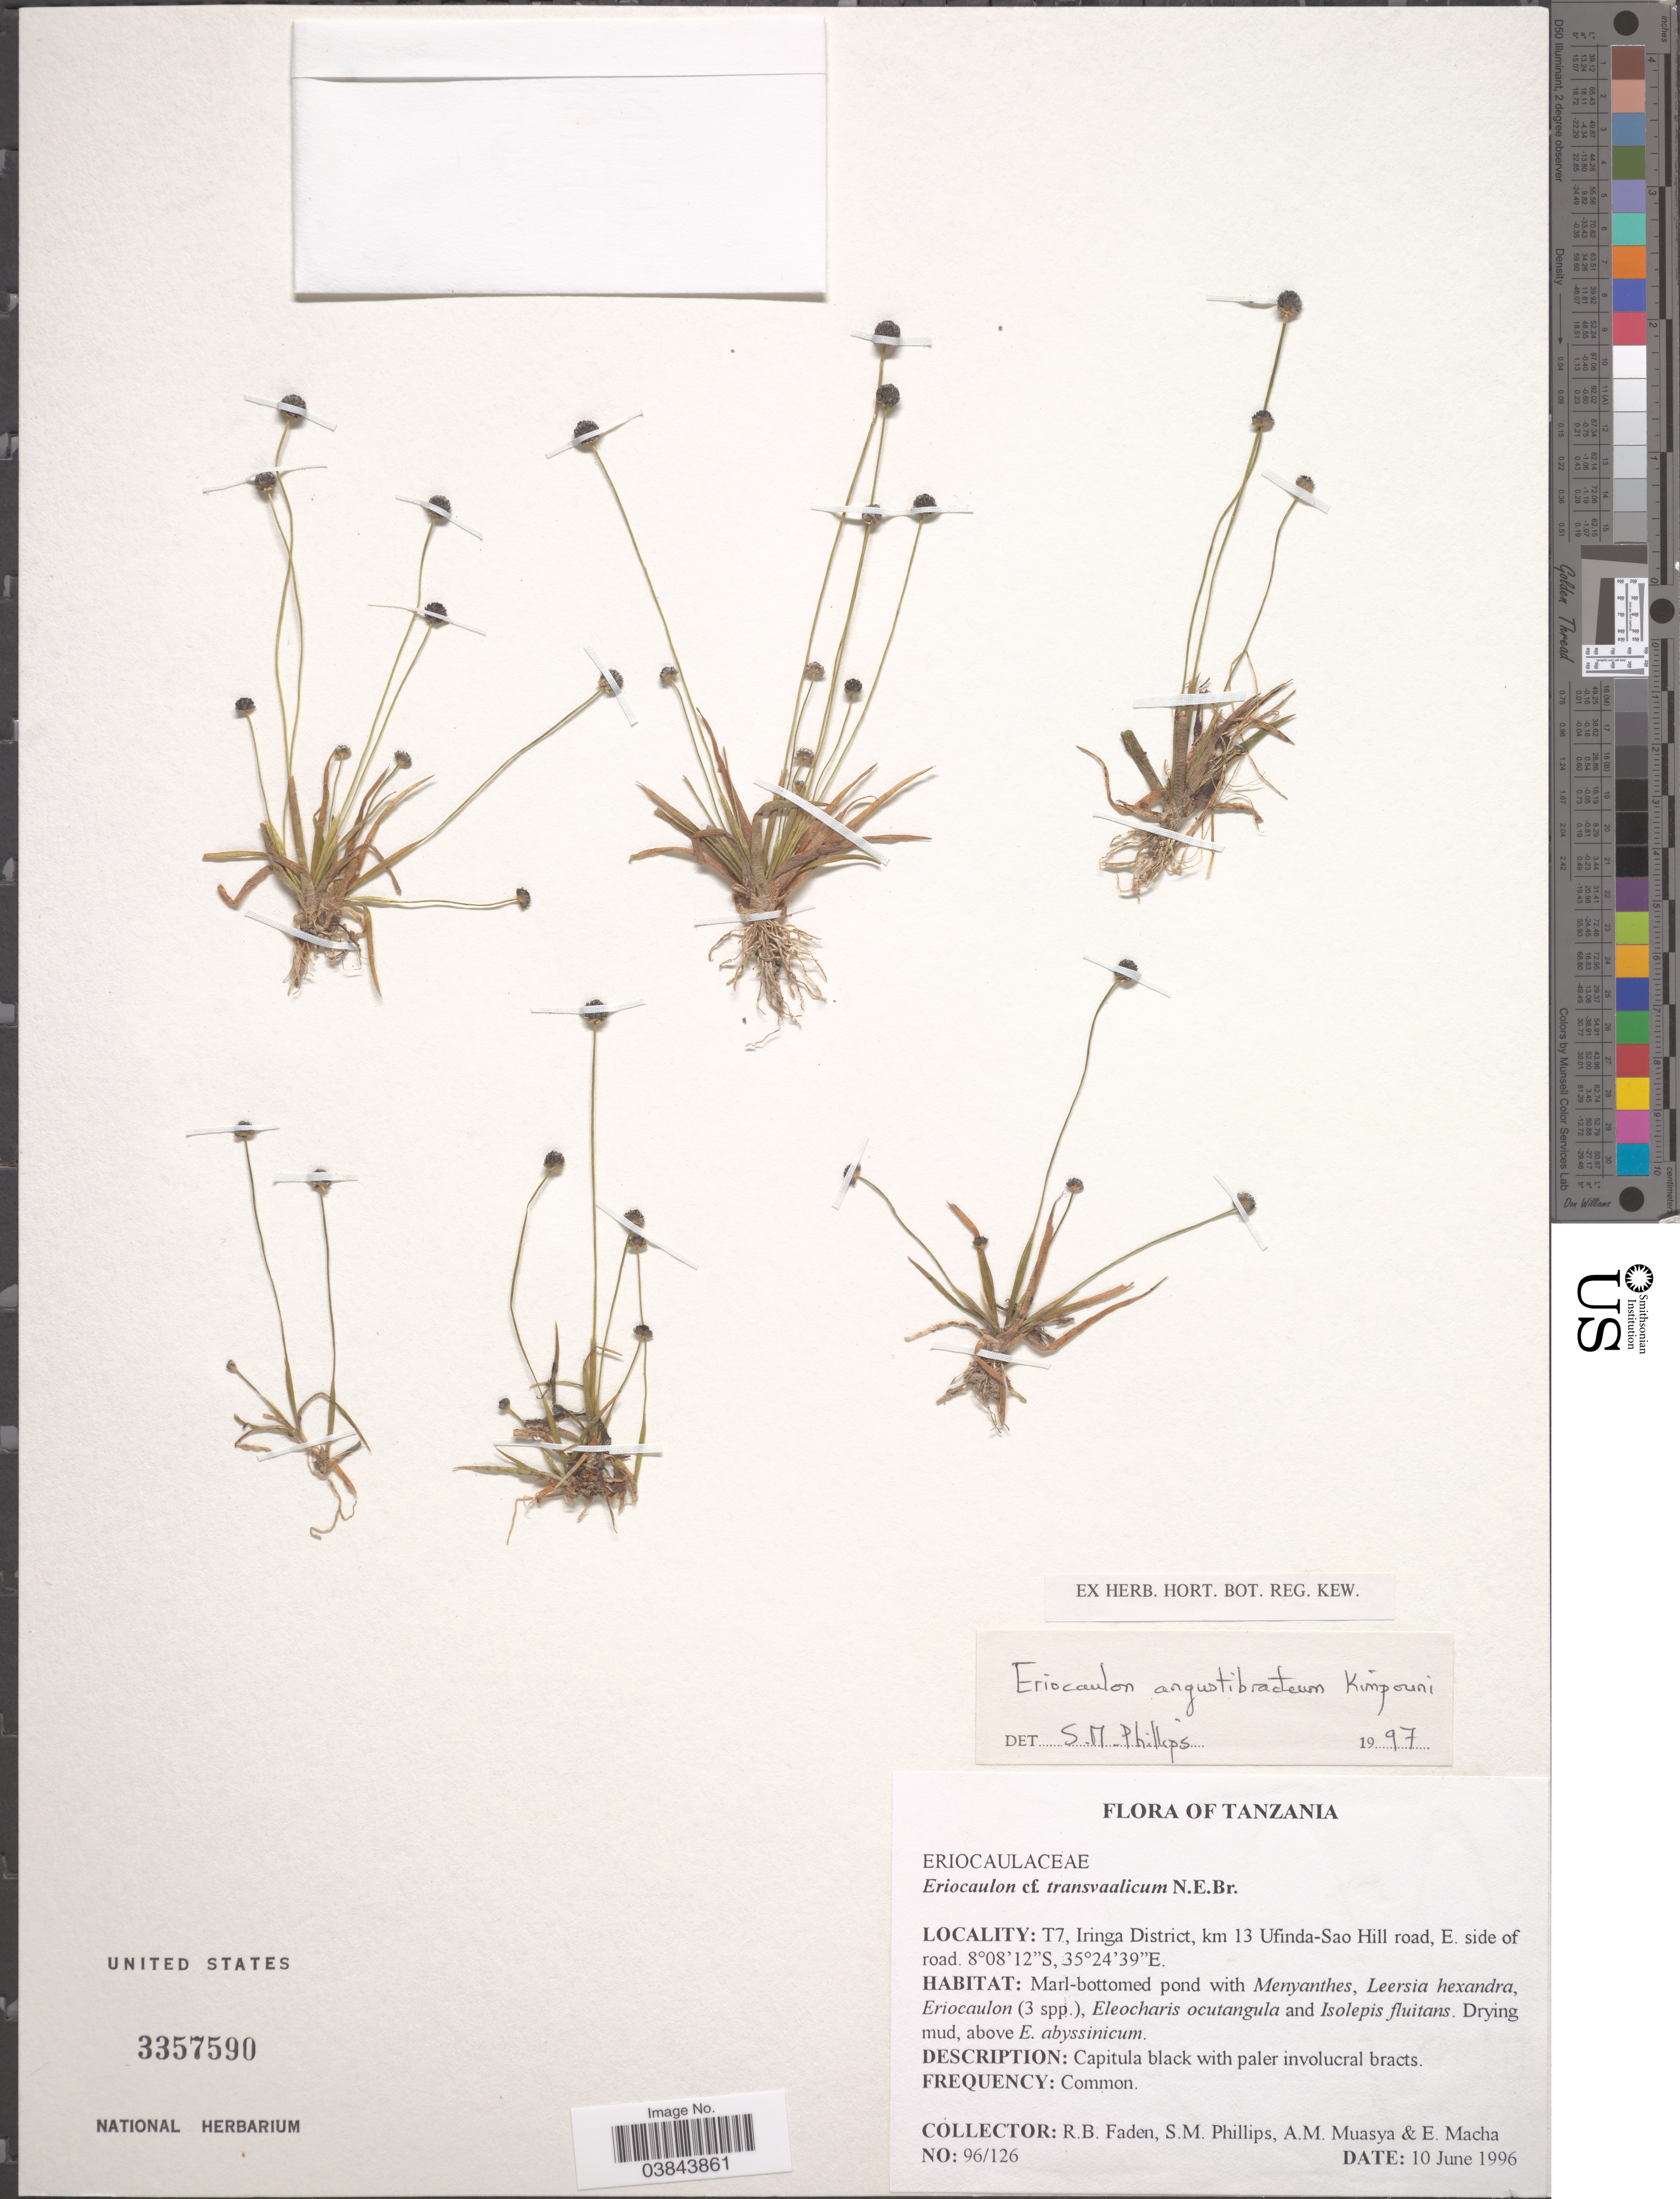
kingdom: Plantae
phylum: Tracheophyta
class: Liliopsida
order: Poales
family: Eriocaulaceae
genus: Eriocaulon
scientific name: Eriocaulon angustibracteum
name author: Kimp.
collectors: R. B. Faden, S. M. Phillips, A. Muasya & E. Macha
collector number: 96/126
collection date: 1996-06-10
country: Tanzania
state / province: Iringa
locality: T7, Iringa District, km 13 Ufinda-Sao Hill road, E. side of road.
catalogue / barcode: US 3357590